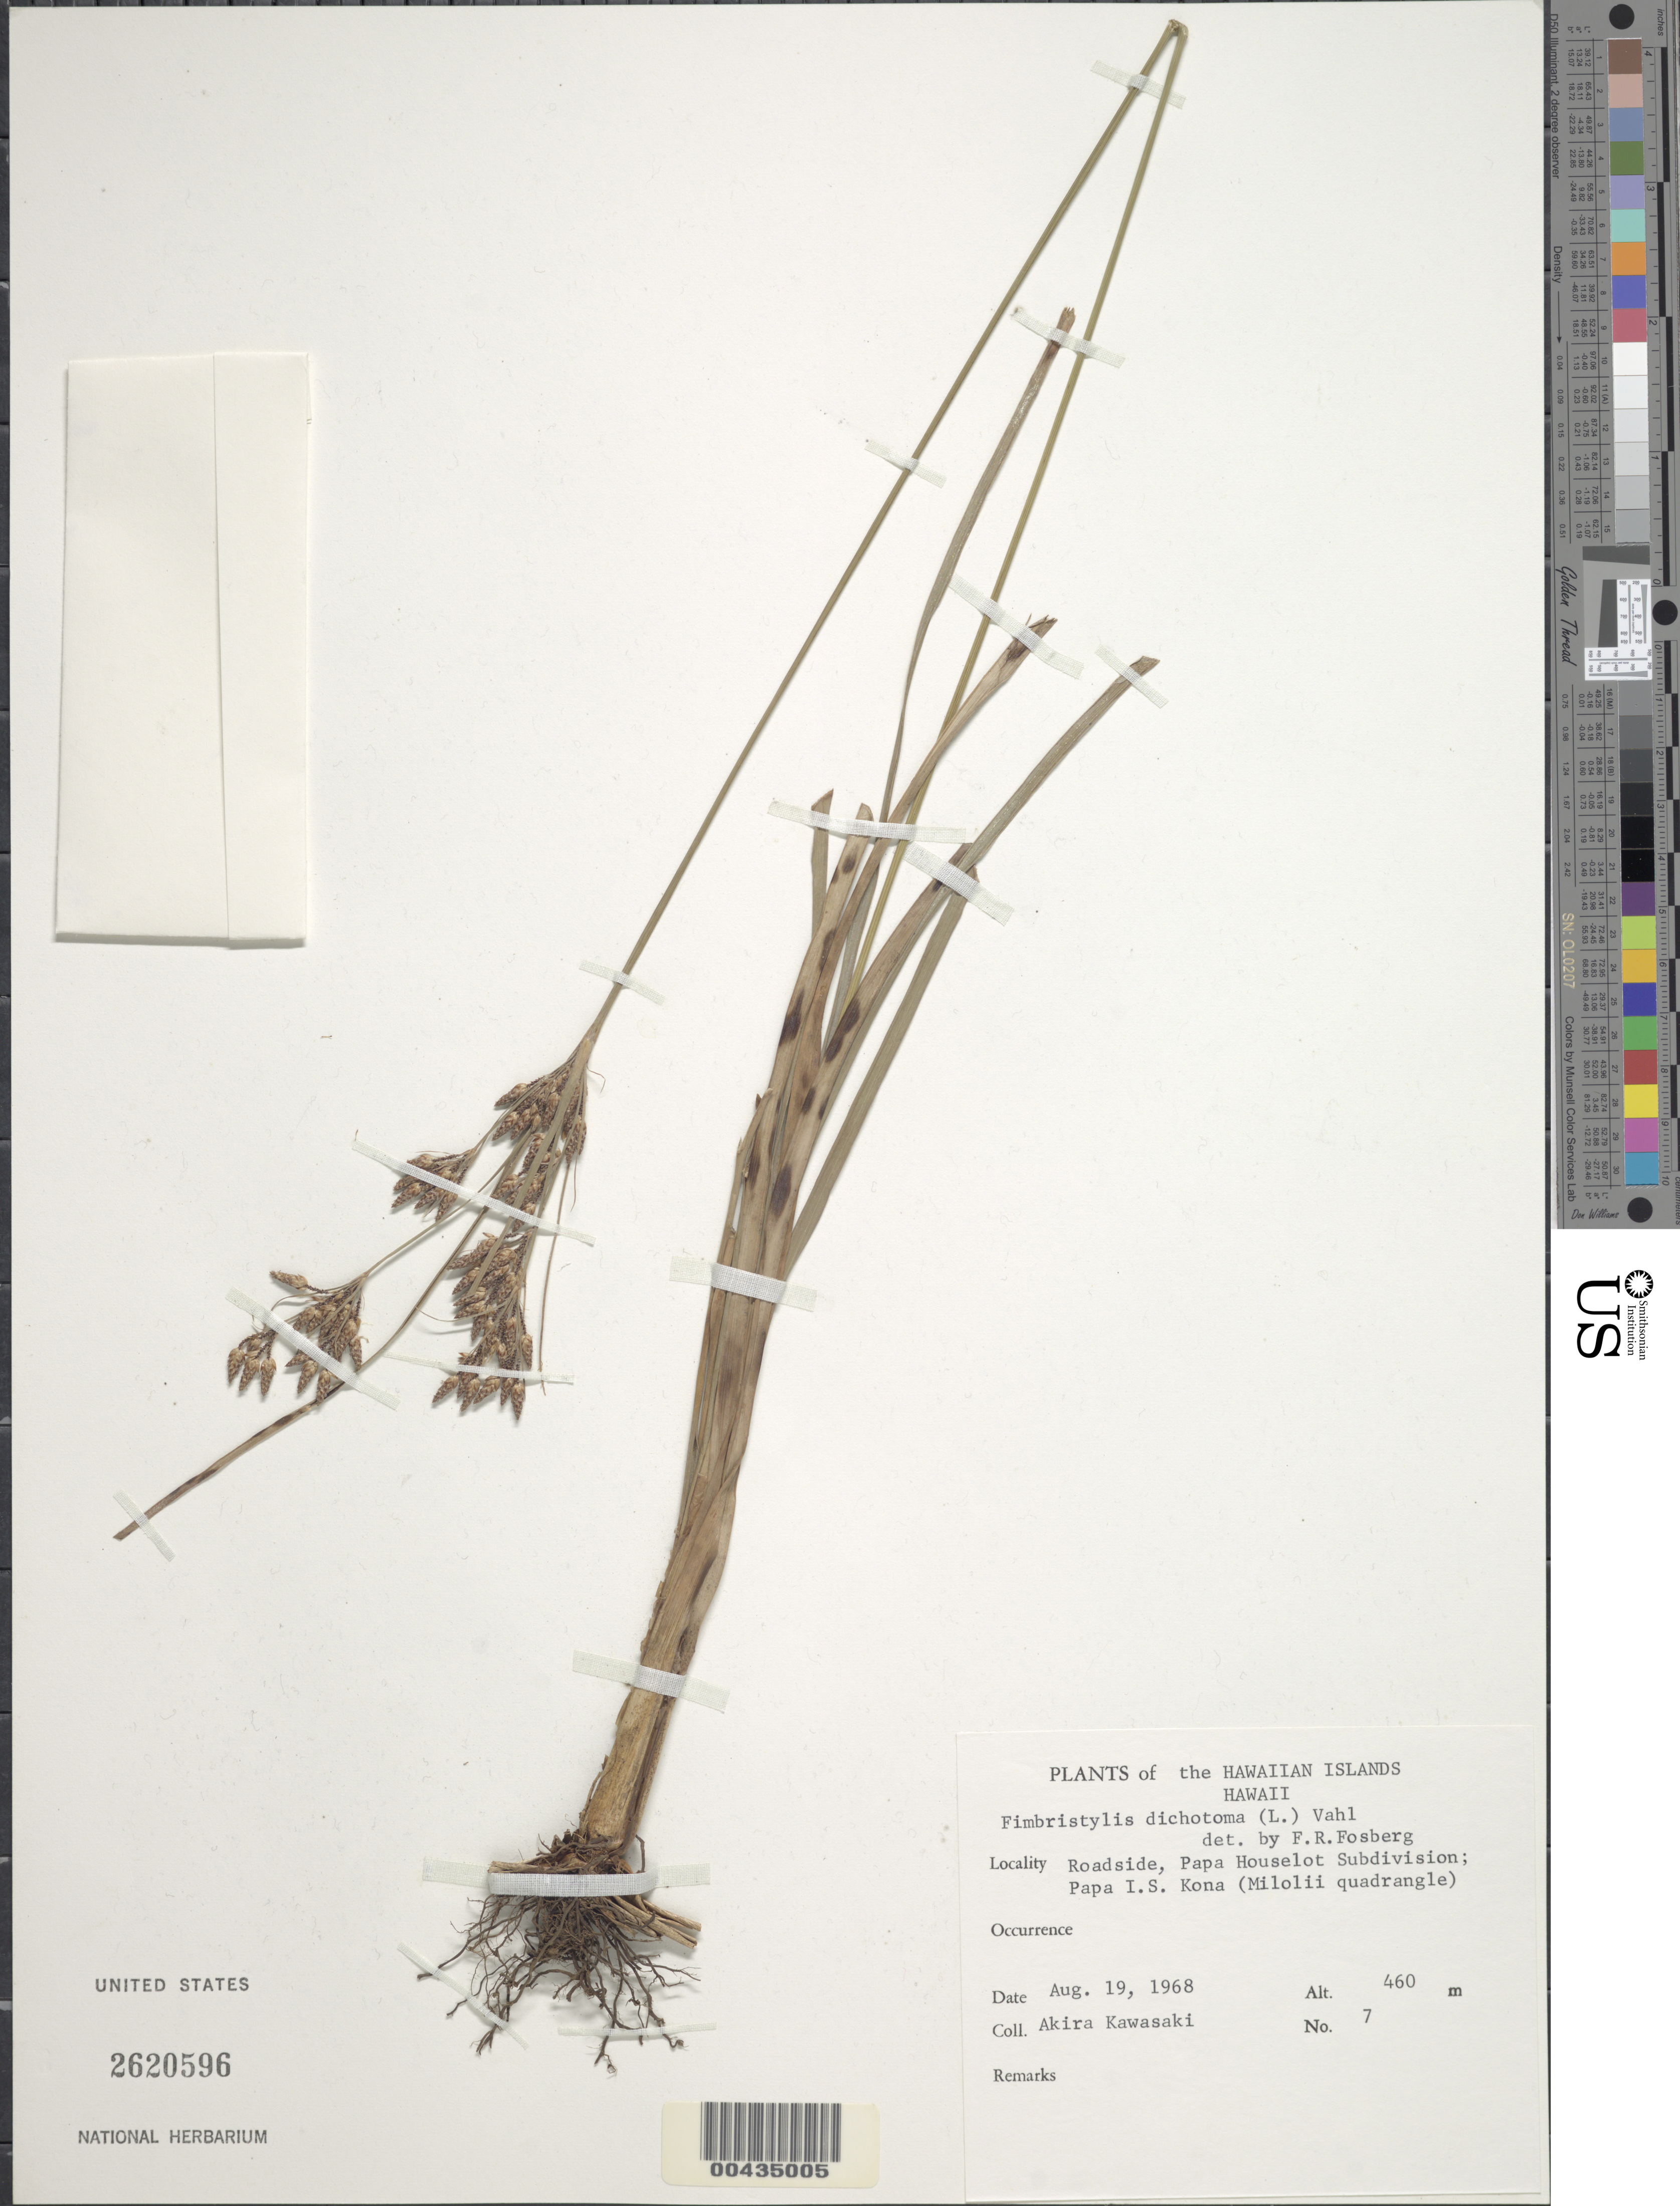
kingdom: Plantae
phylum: Tracheophyta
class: Liliopsida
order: Poales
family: Cyperaceae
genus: Fimbristylis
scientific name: Fimbristylis dichotoma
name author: (L.) Vahl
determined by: Fosberg, F. R.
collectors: A. Kawasaki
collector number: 7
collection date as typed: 19 Aug 1968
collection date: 1968-08-19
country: United States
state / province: Hawaii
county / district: Hawaii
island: Hawaii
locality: Papa Houselot Subdivision; Papa I.S. Kona (Milolii quadrangle)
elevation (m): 460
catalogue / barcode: US 2620596